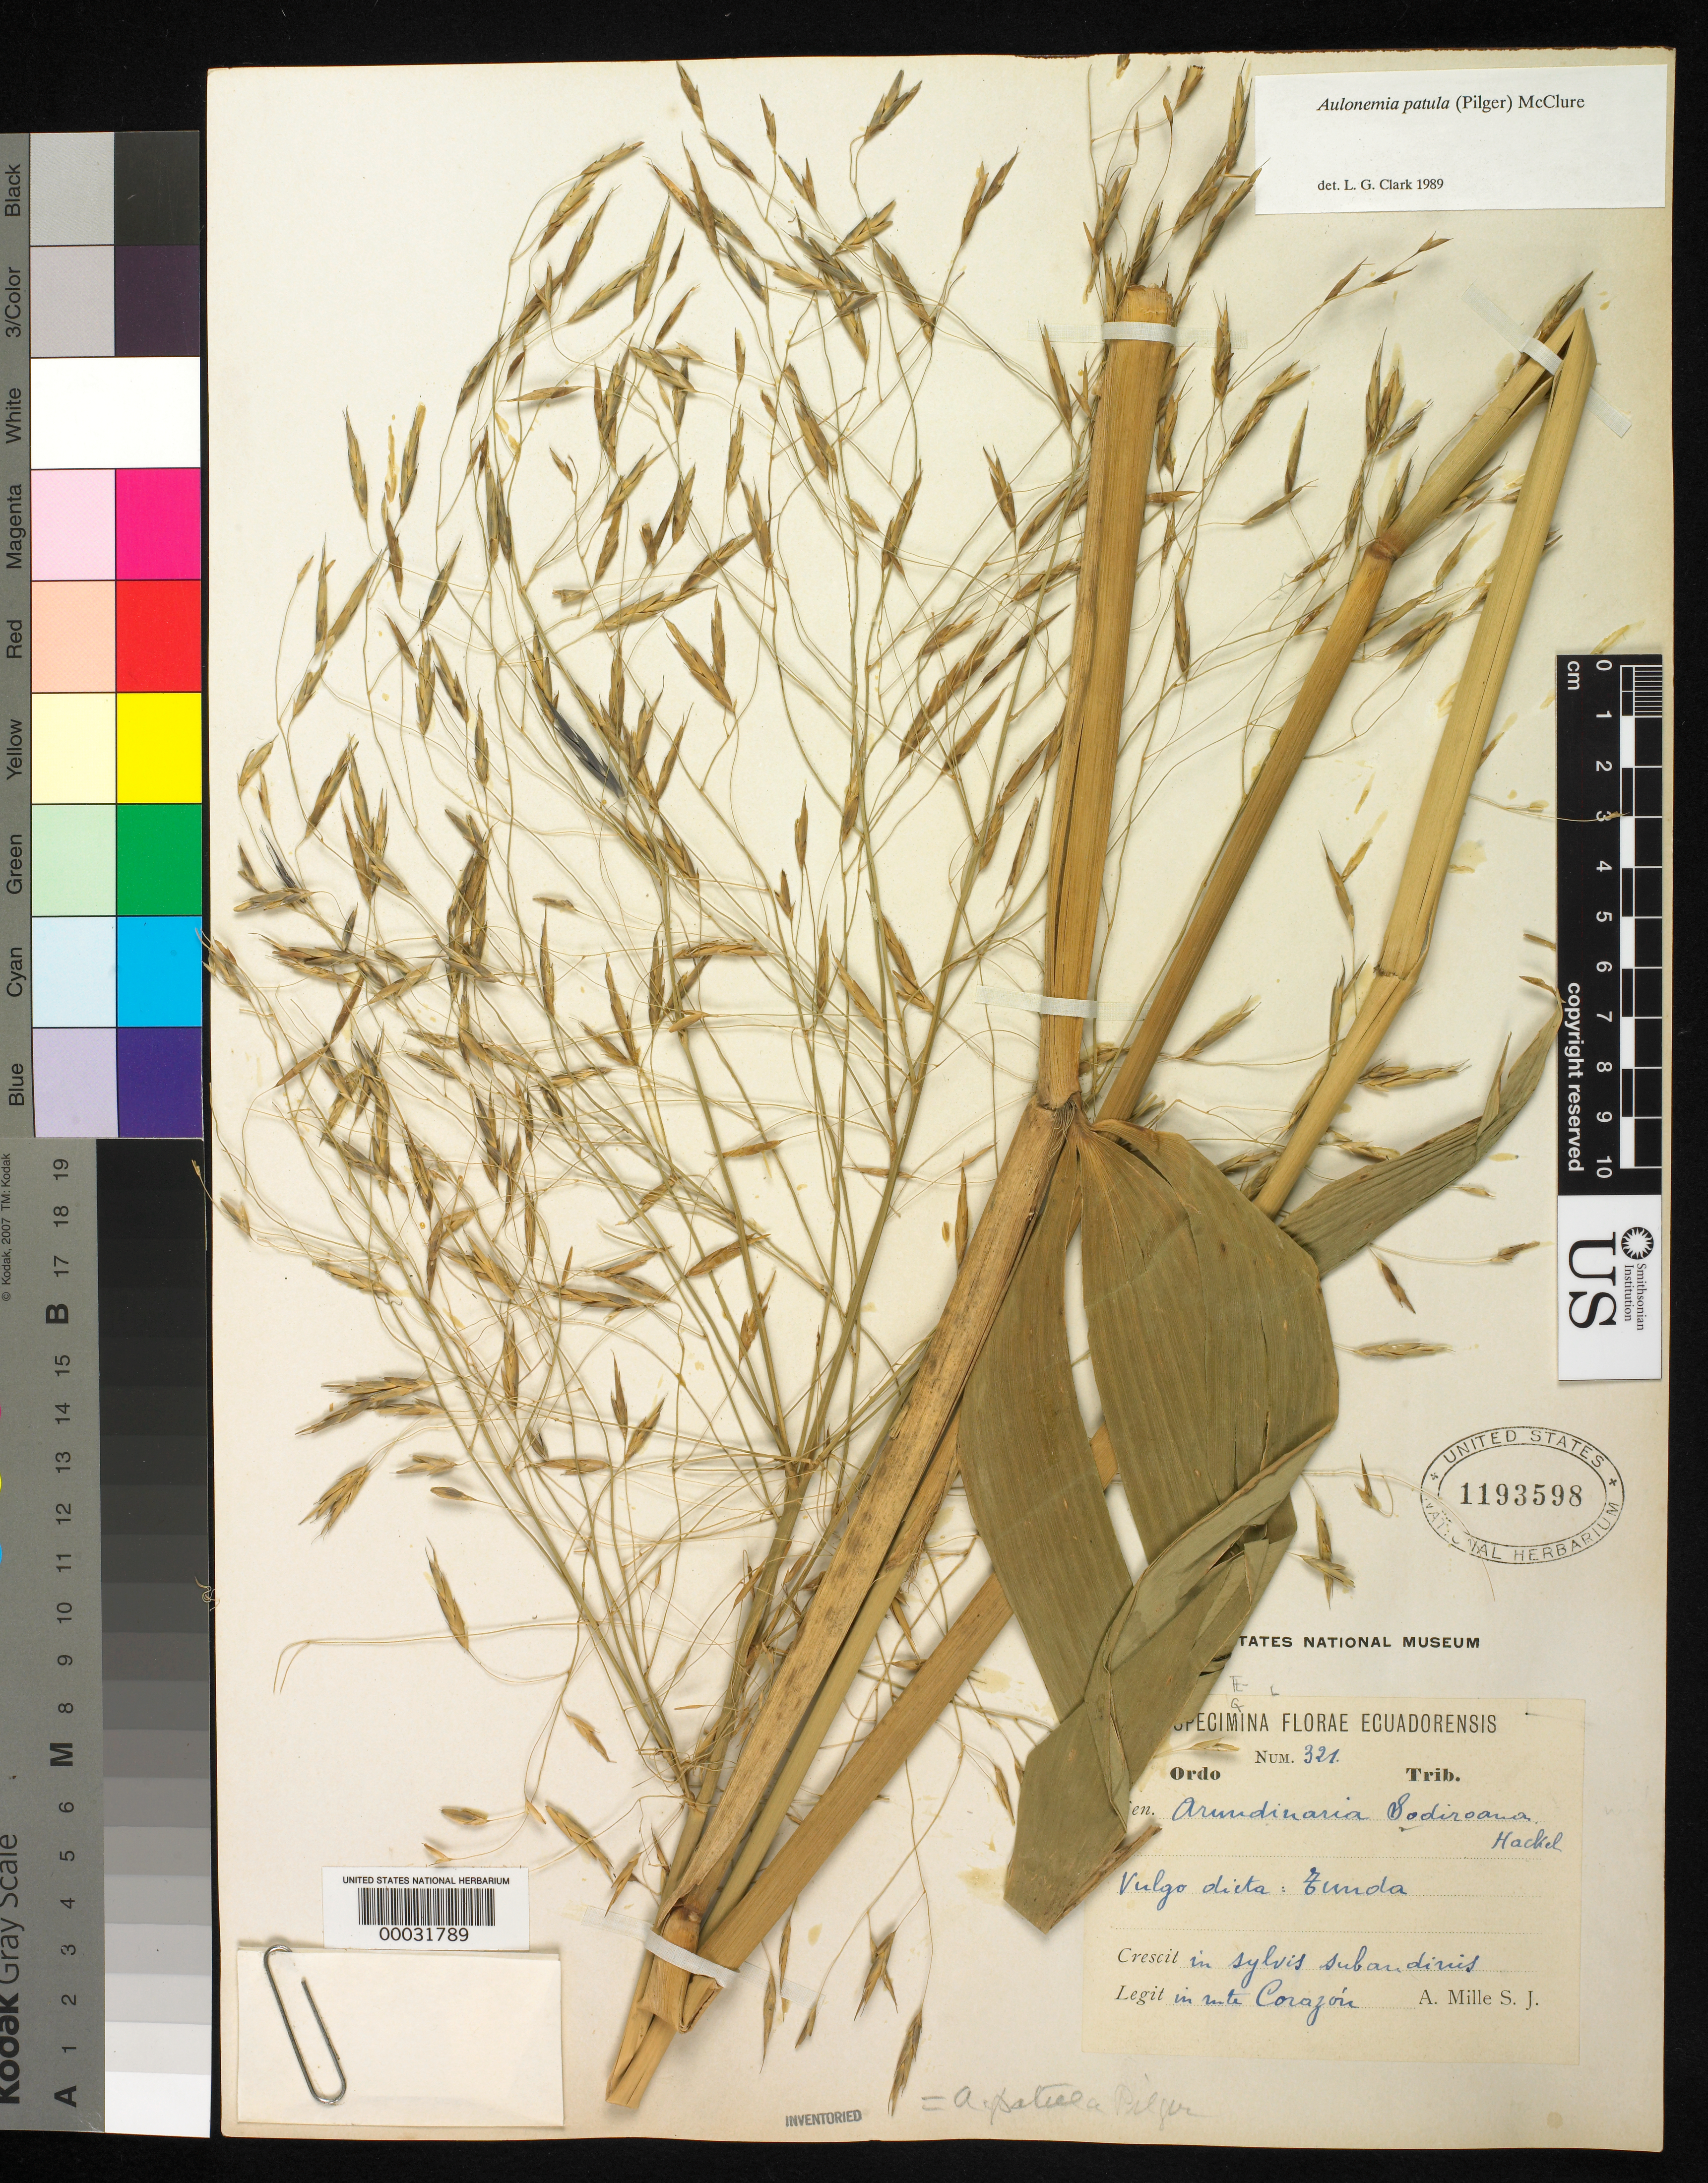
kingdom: Plantae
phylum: Tracheophyta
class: Liliopsida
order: Poales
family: Poaceae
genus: Aulonemia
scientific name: Aulonemia patula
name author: (Pilg.) McClure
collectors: A. Mille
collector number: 321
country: Ecuador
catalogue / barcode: US 1193598